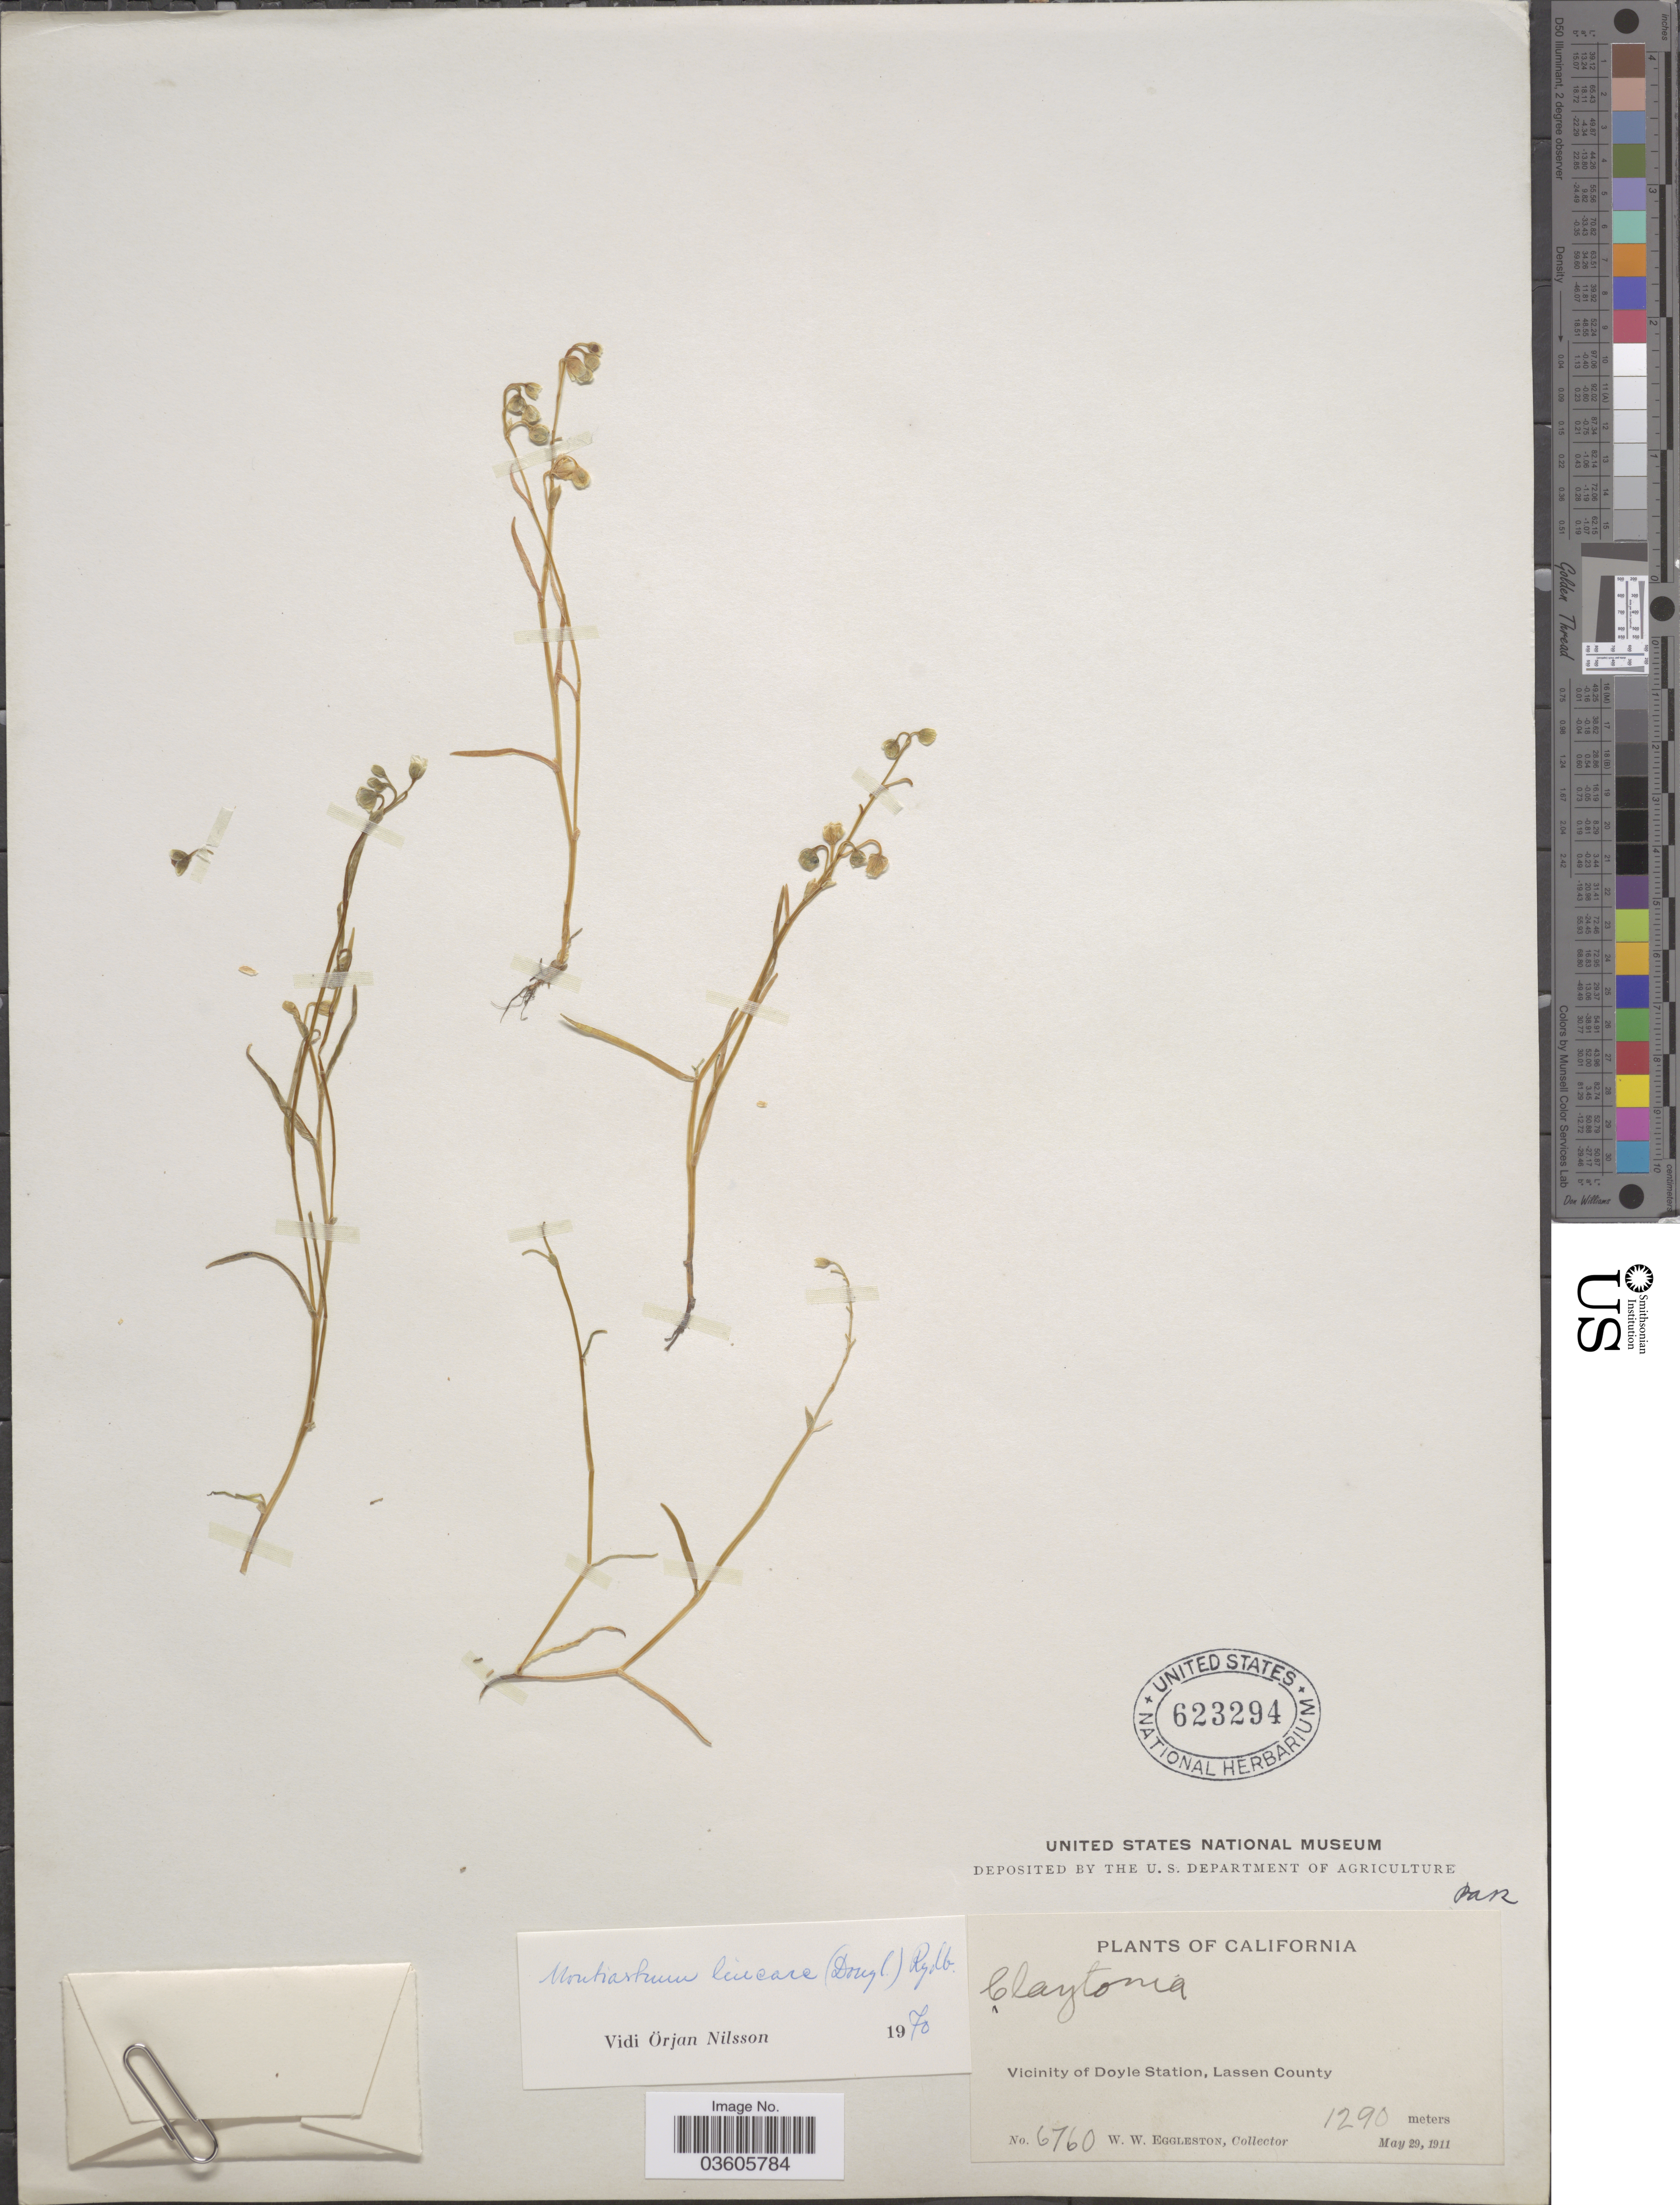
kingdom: Plantae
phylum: Tracheophyta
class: Magnoliopsida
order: Caryophyllales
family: Montiaceae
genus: Montia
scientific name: Montia linearis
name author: (Douglas) Greene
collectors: W. W. Eggleston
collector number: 6760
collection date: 1911-05-29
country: United States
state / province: California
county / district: Lassen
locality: Vicinity of Doyle Station, Lassen County.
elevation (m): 1290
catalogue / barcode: US 623294